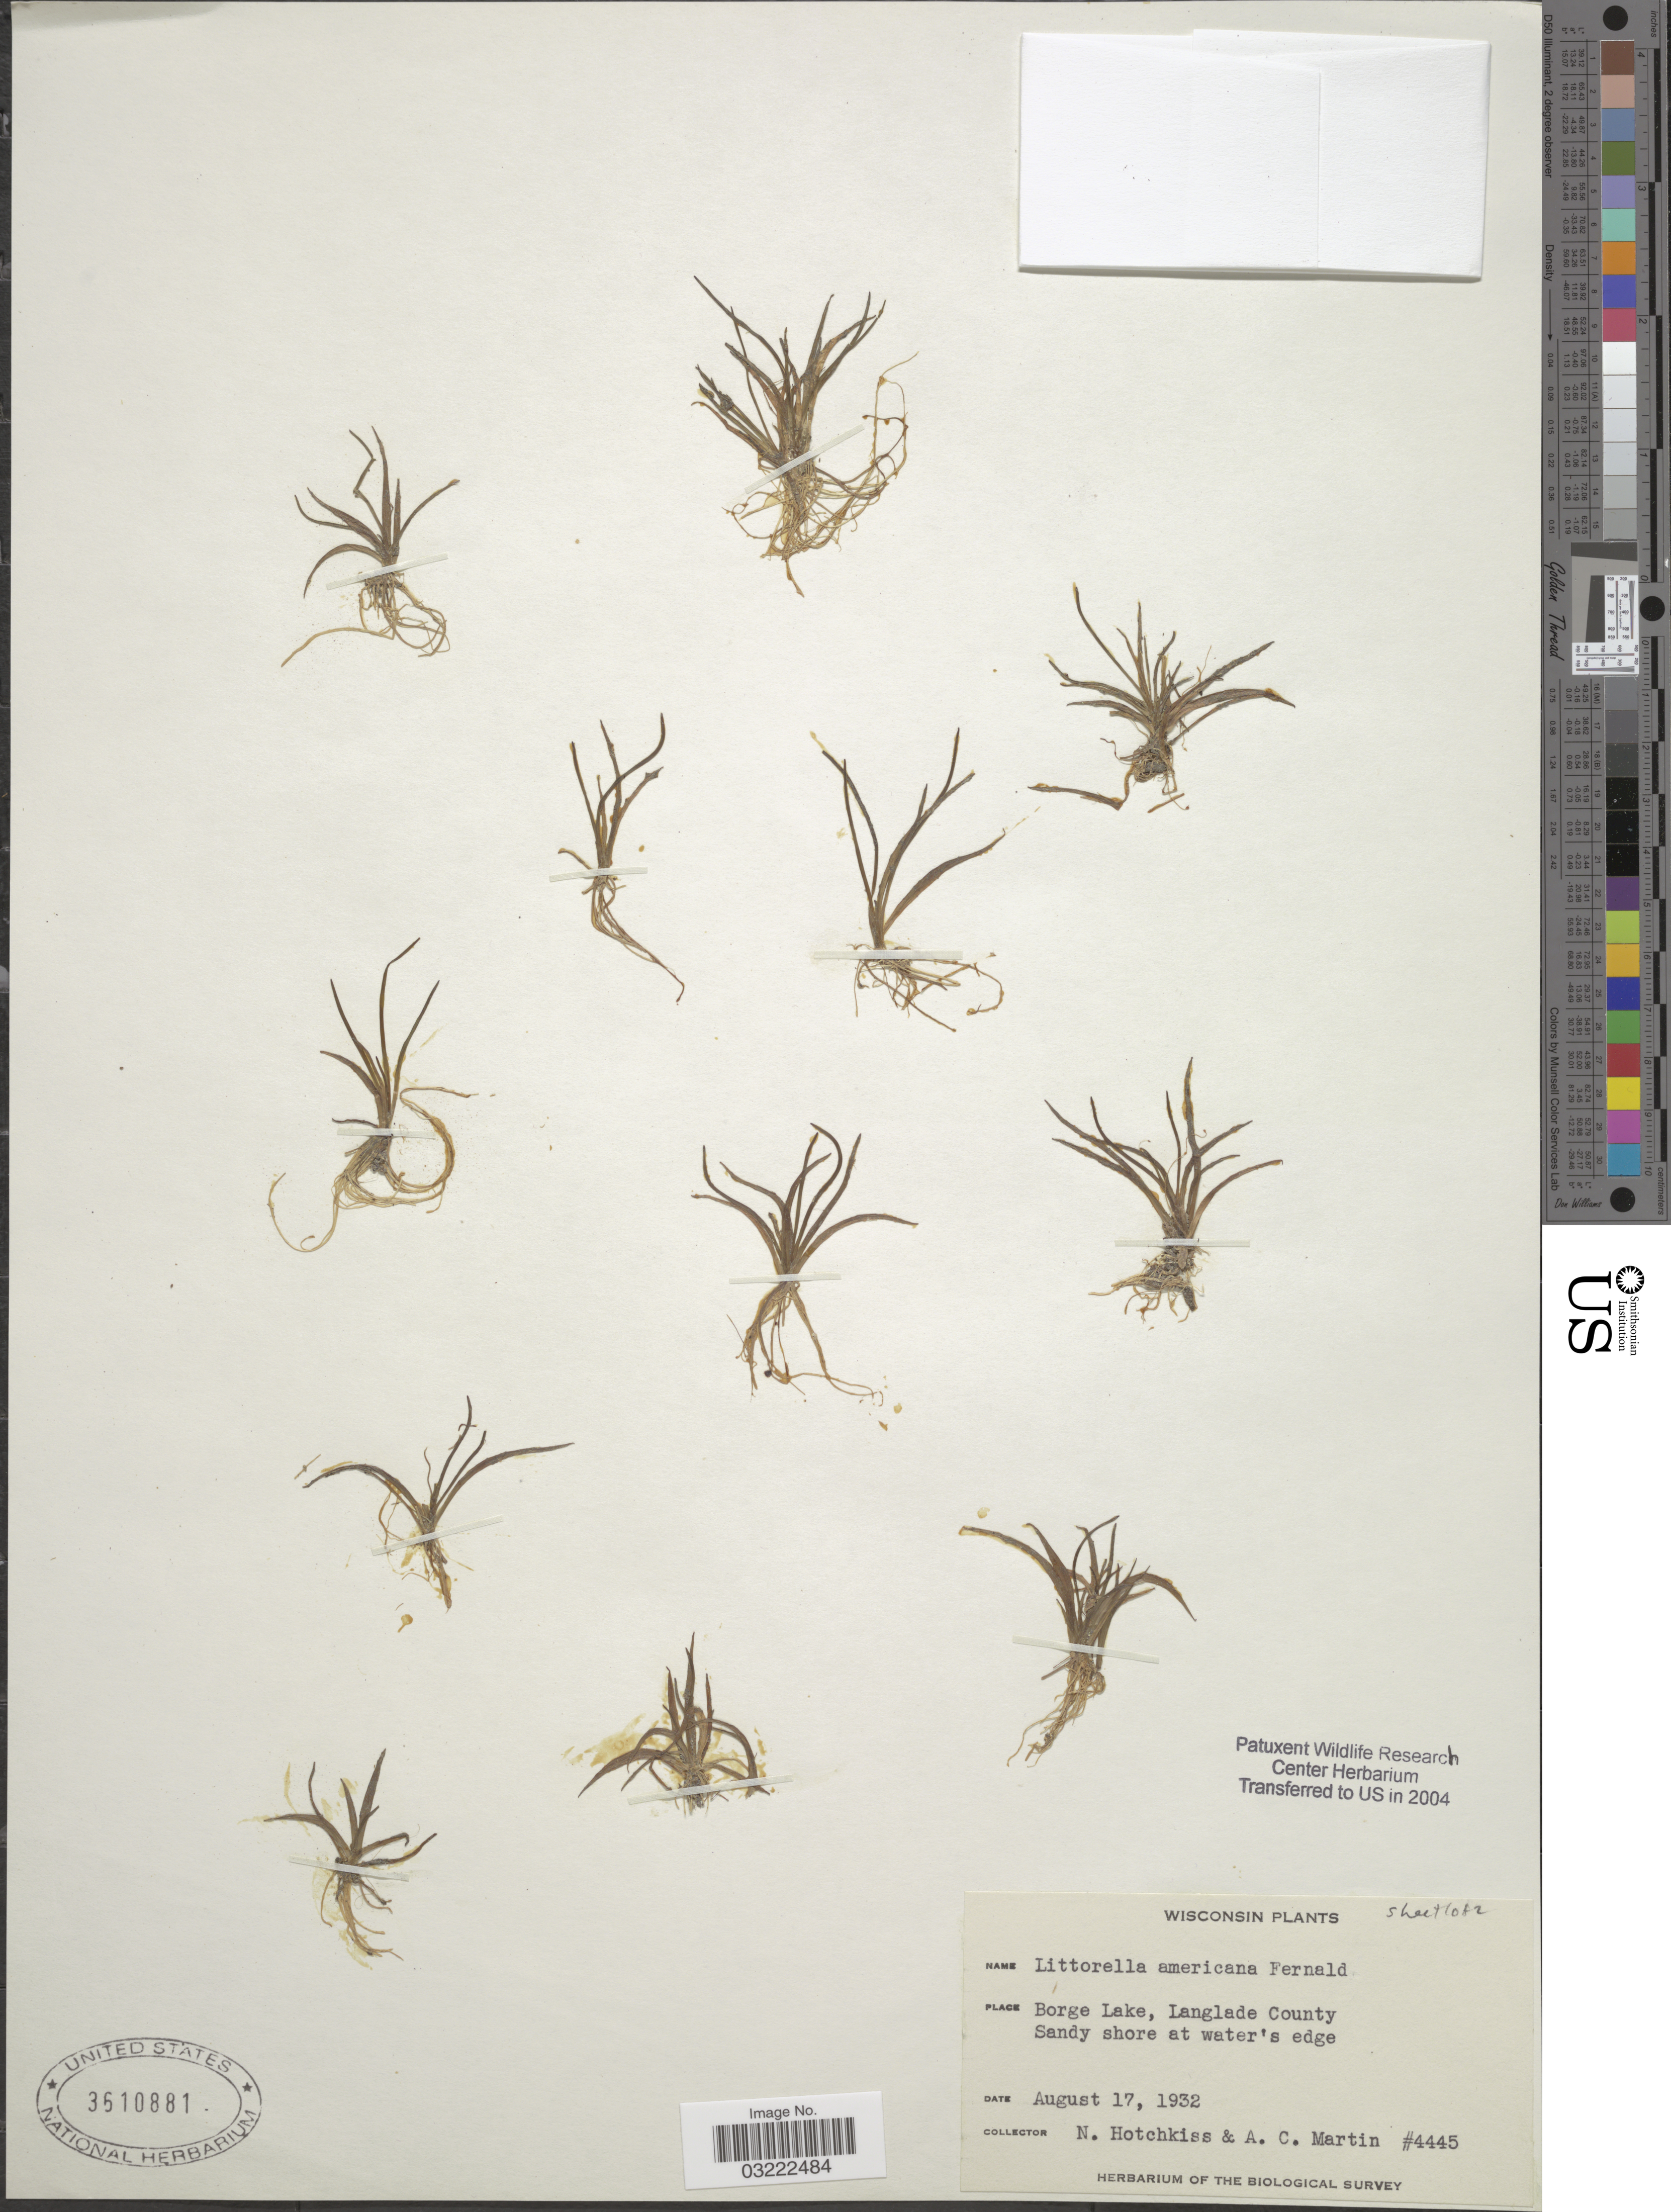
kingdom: Plantae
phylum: Tracheophyta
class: Magnoliopsida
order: Lamiales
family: Plantaginaceae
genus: Littorella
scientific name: Littorella americana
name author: Fernald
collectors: N. Hotchkiss & A. C. Martin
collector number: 4445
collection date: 1932-08-17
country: United States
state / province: Wisconsin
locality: Borge Lake, Langlade County.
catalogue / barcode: US 3610881